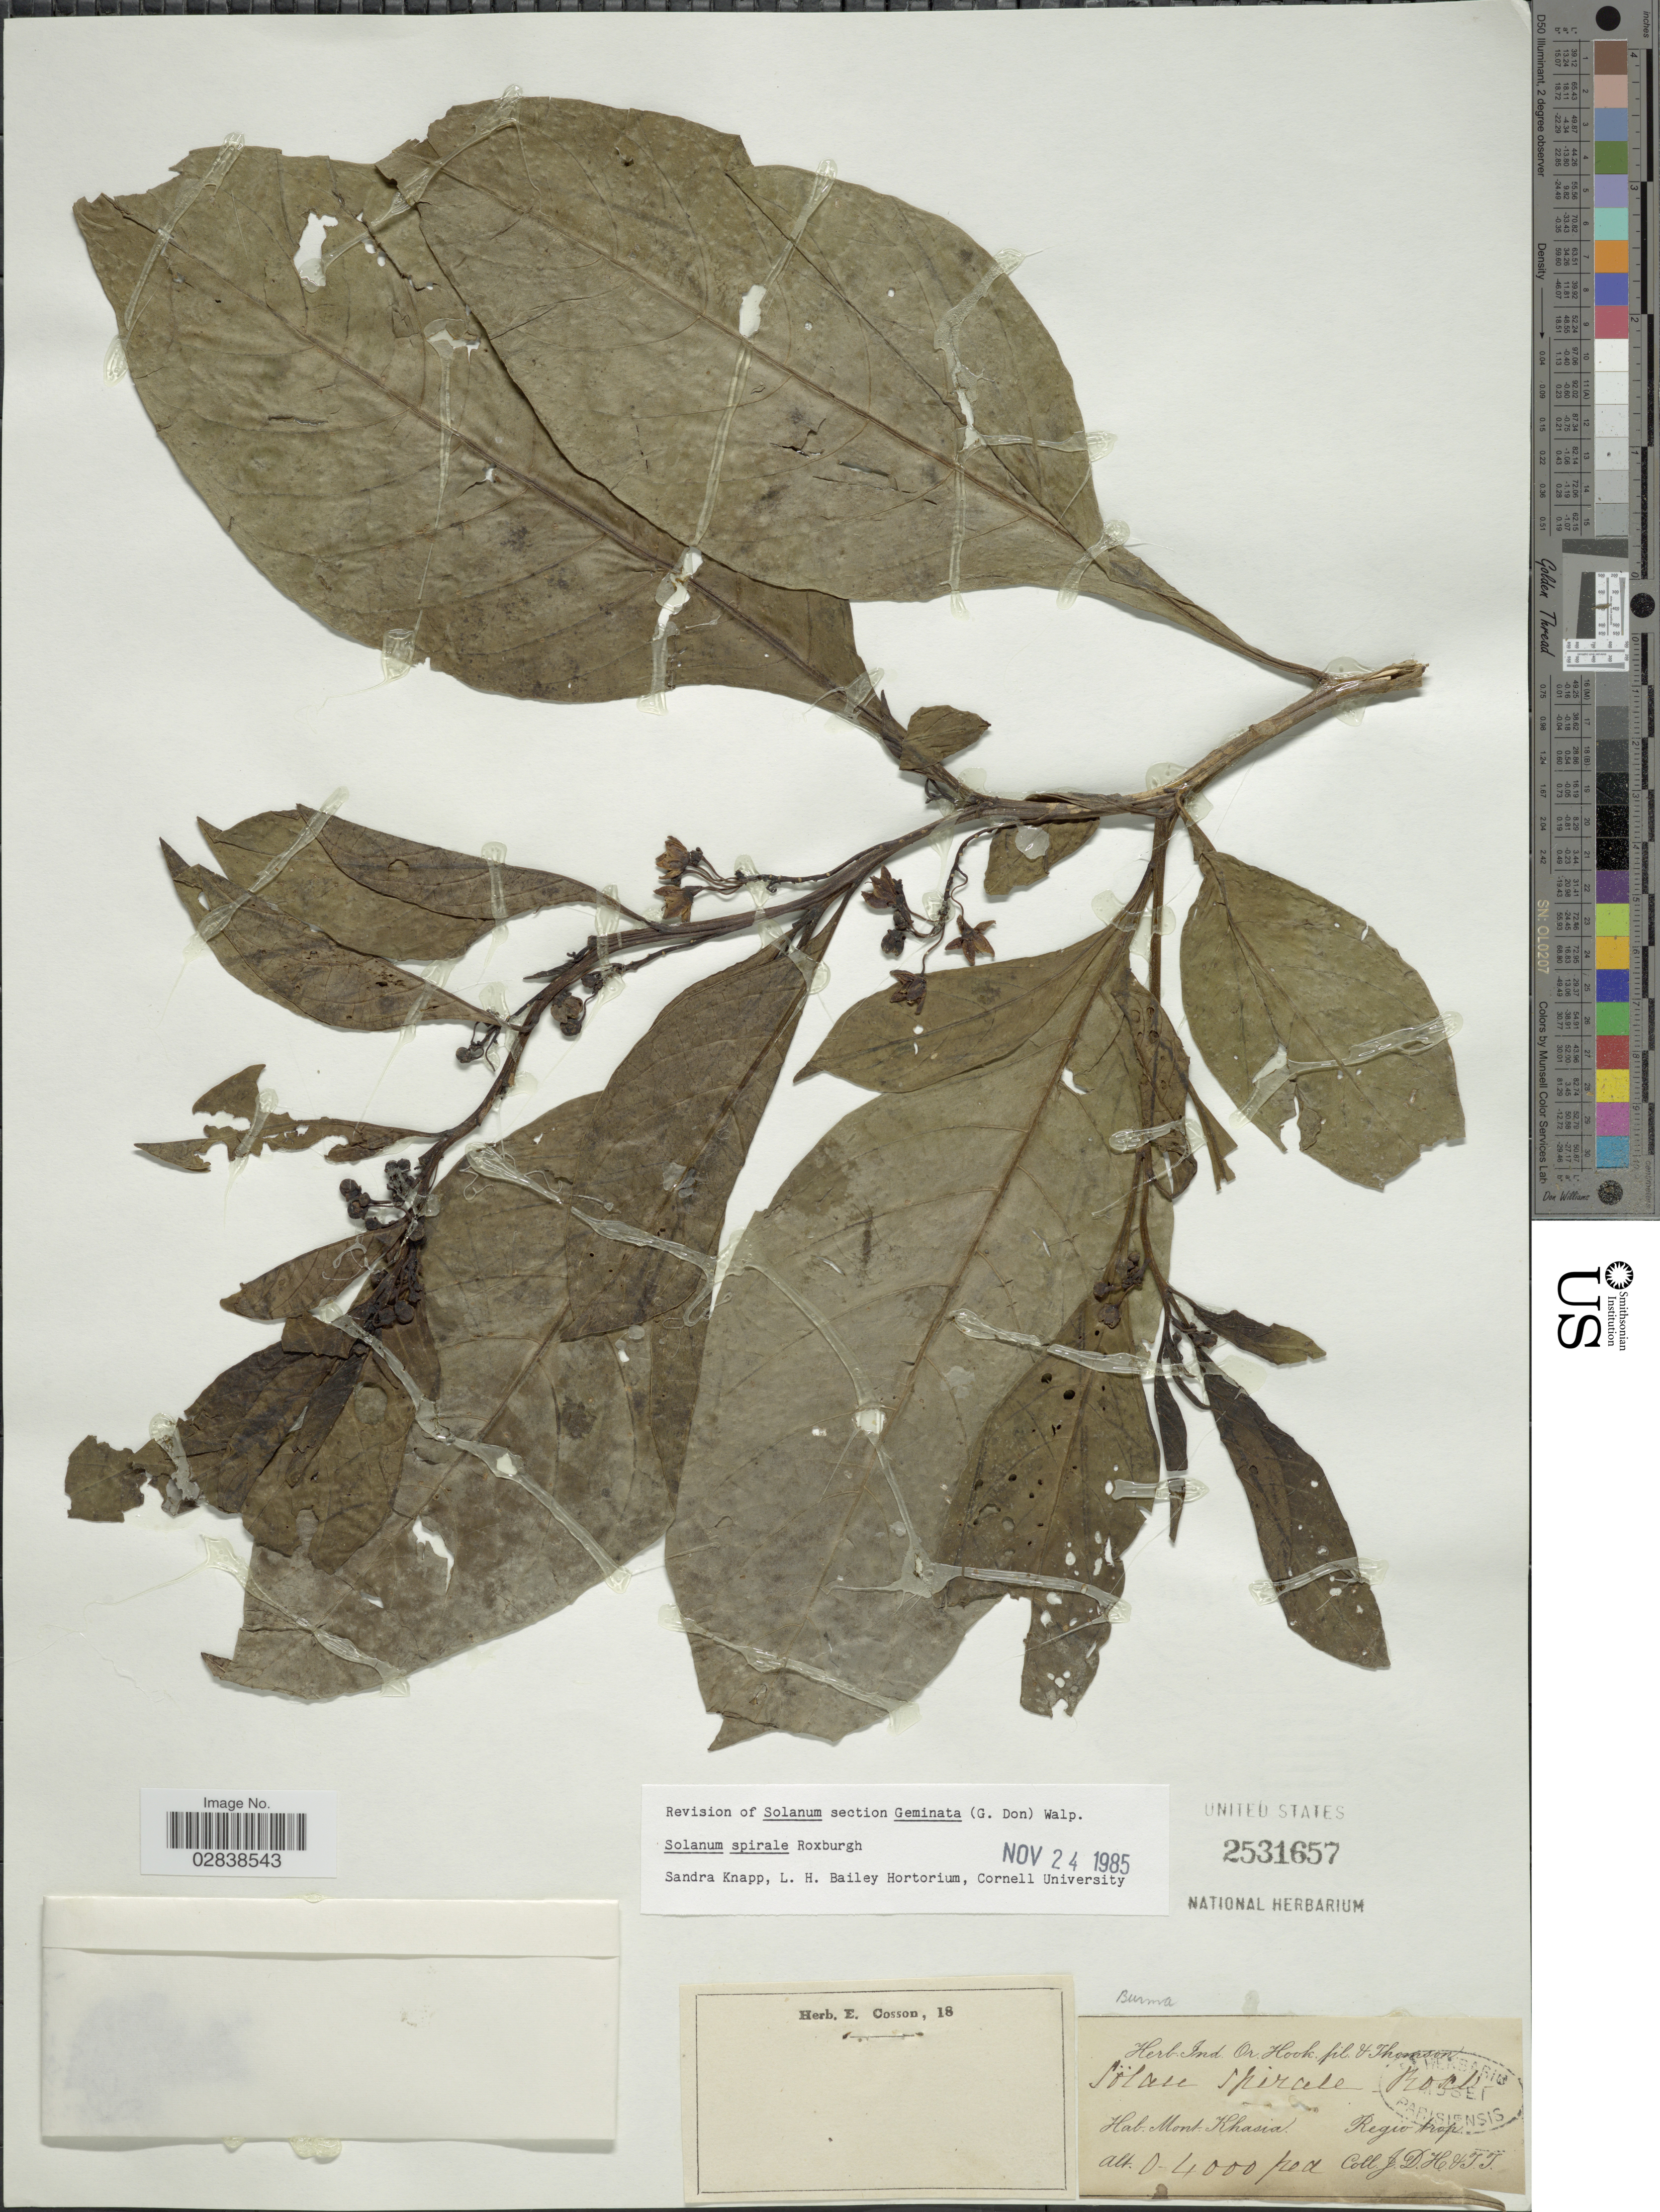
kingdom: Plantae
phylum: Tracheophyta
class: Magnoliopsida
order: Solanales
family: Solanaceae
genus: Solanum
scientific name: Solanum spirale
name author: Roxb.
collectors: J. D. Hooker & T. Thomson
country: India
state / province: Meghalaya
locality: Mont Khasia. Regio trop.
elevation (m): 0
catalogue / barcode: US 2531657